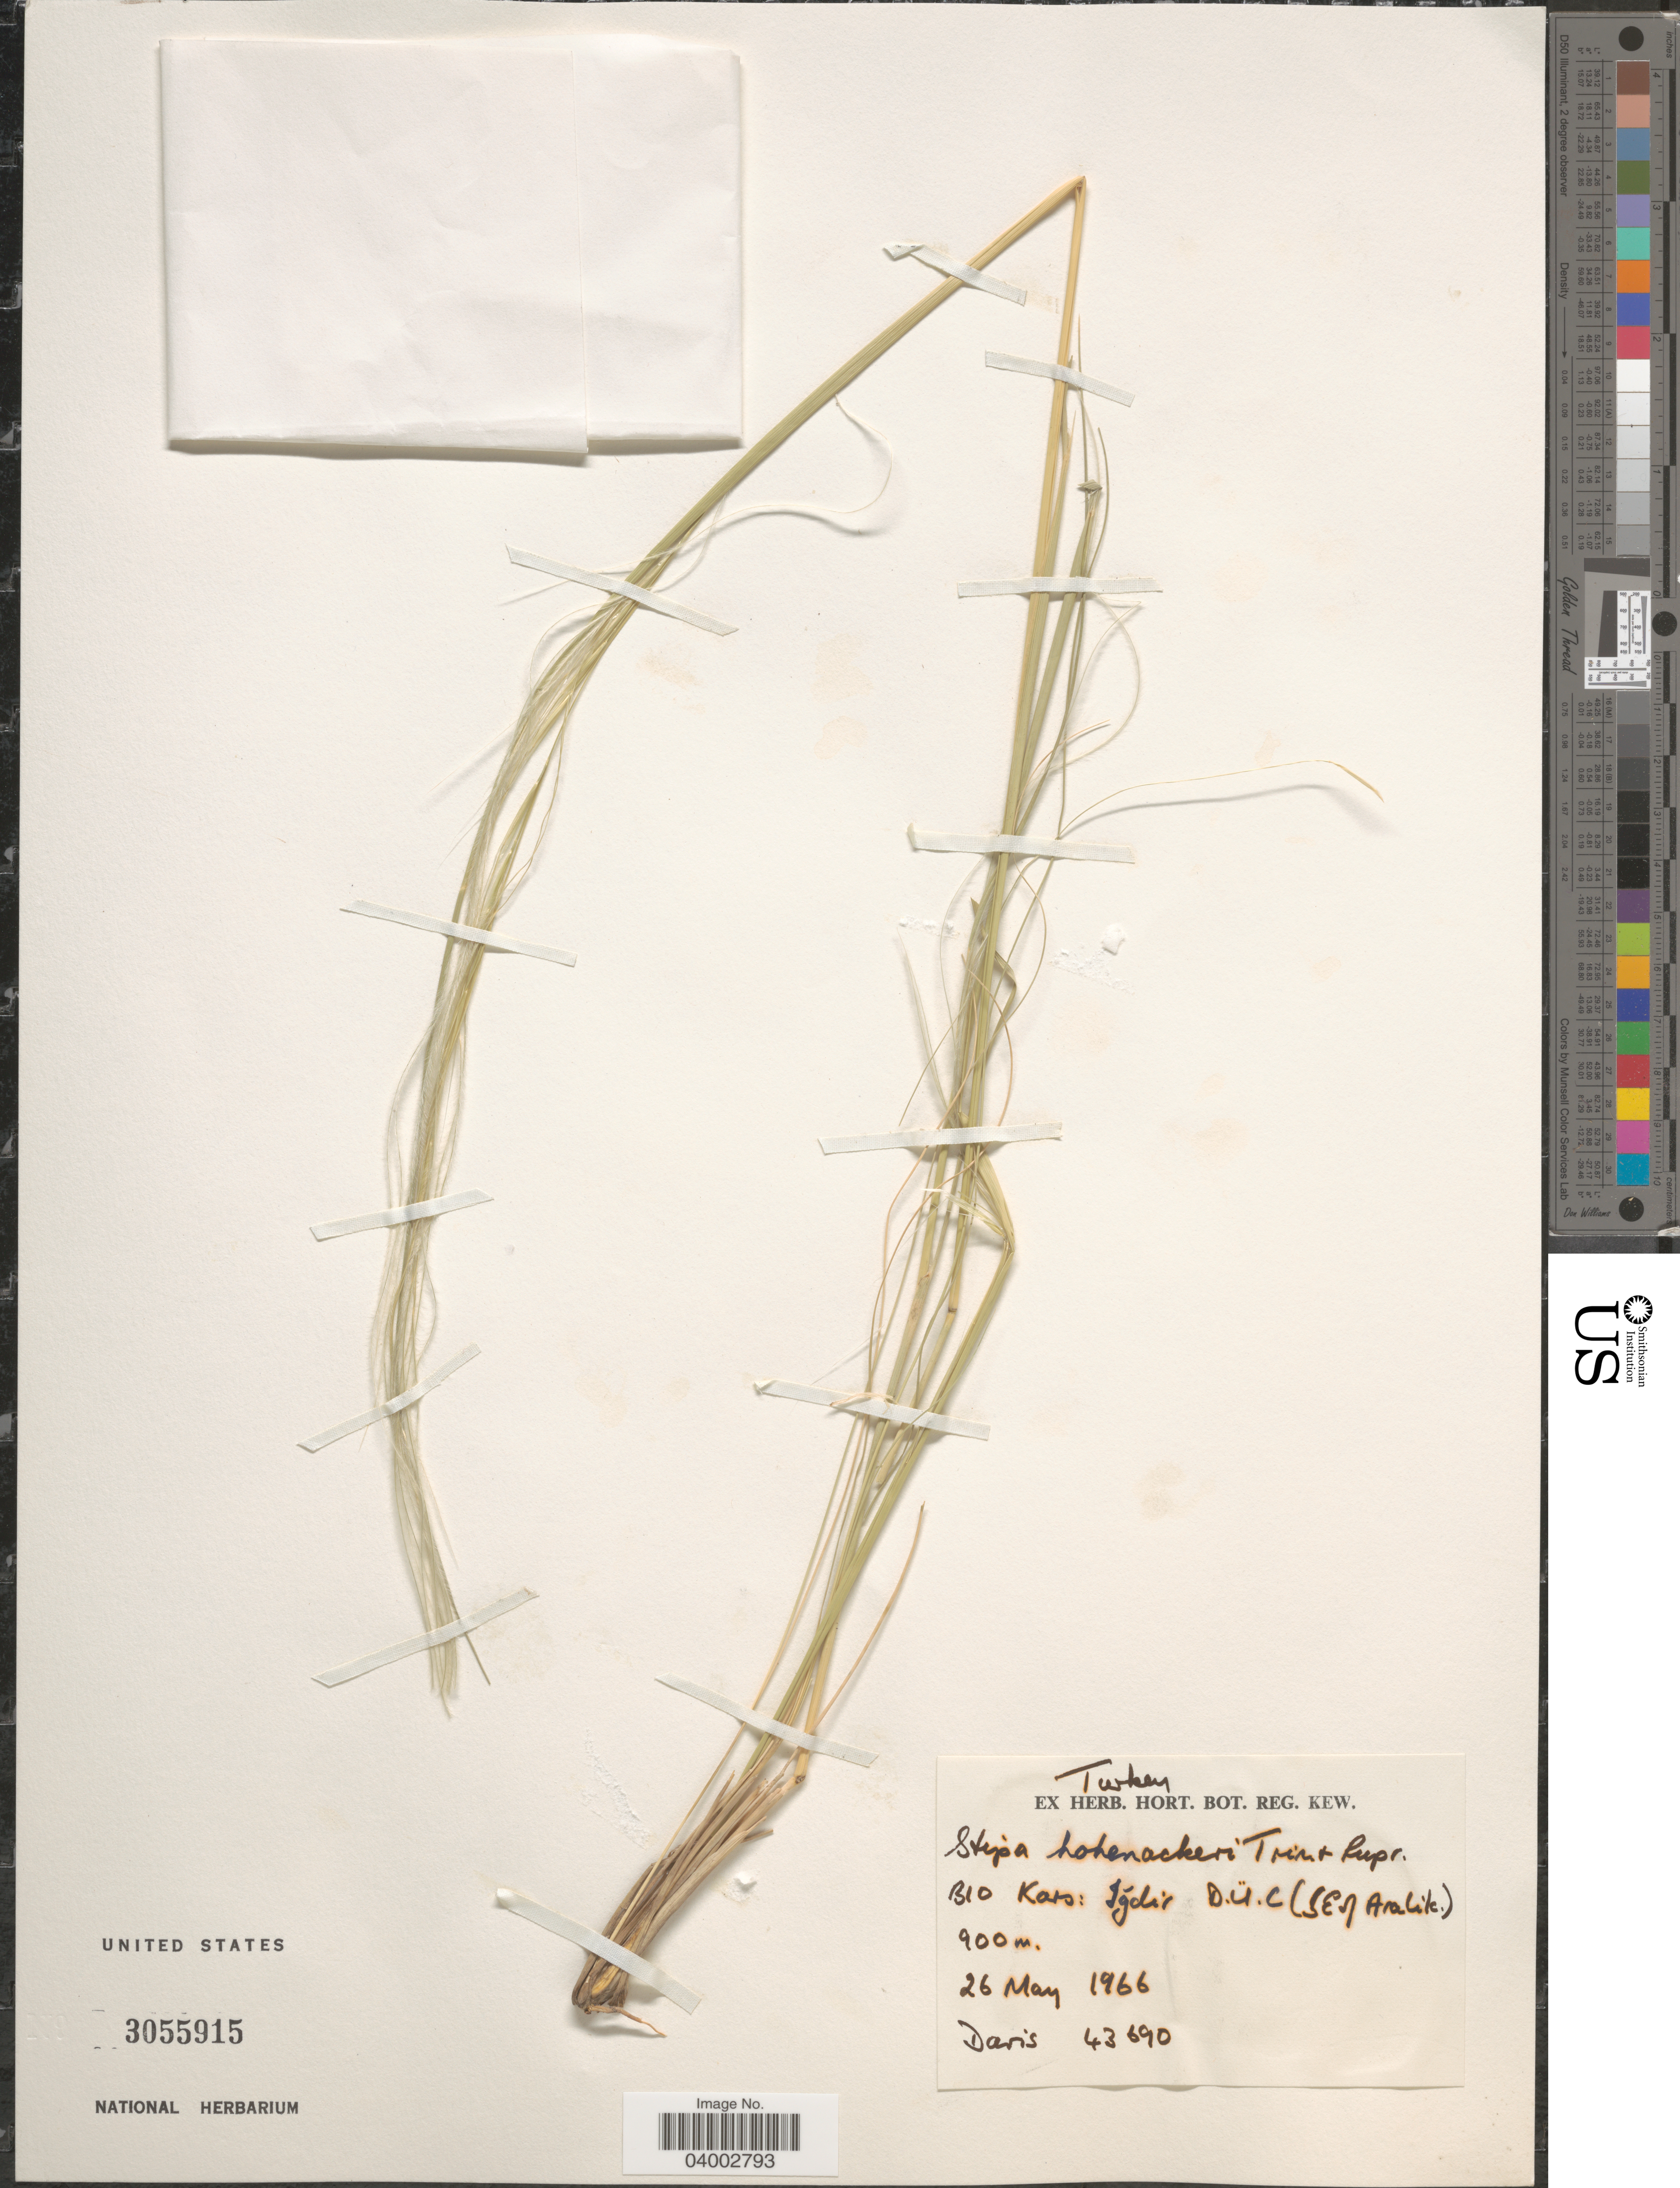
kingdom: Plantae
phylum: Tracheophyta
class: Liliopsida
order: Poales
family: Poaceae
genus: Stipa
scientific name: Stipa hohenackeriana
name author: Trin. & Rupr.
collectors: -. Davis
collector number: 43690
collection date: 1966-05-26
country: Turkey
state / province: Kars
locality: B10 Kars: Iğdır D.Ü.C. (SE of Aralik).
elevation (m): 900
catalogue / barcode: US 3055915